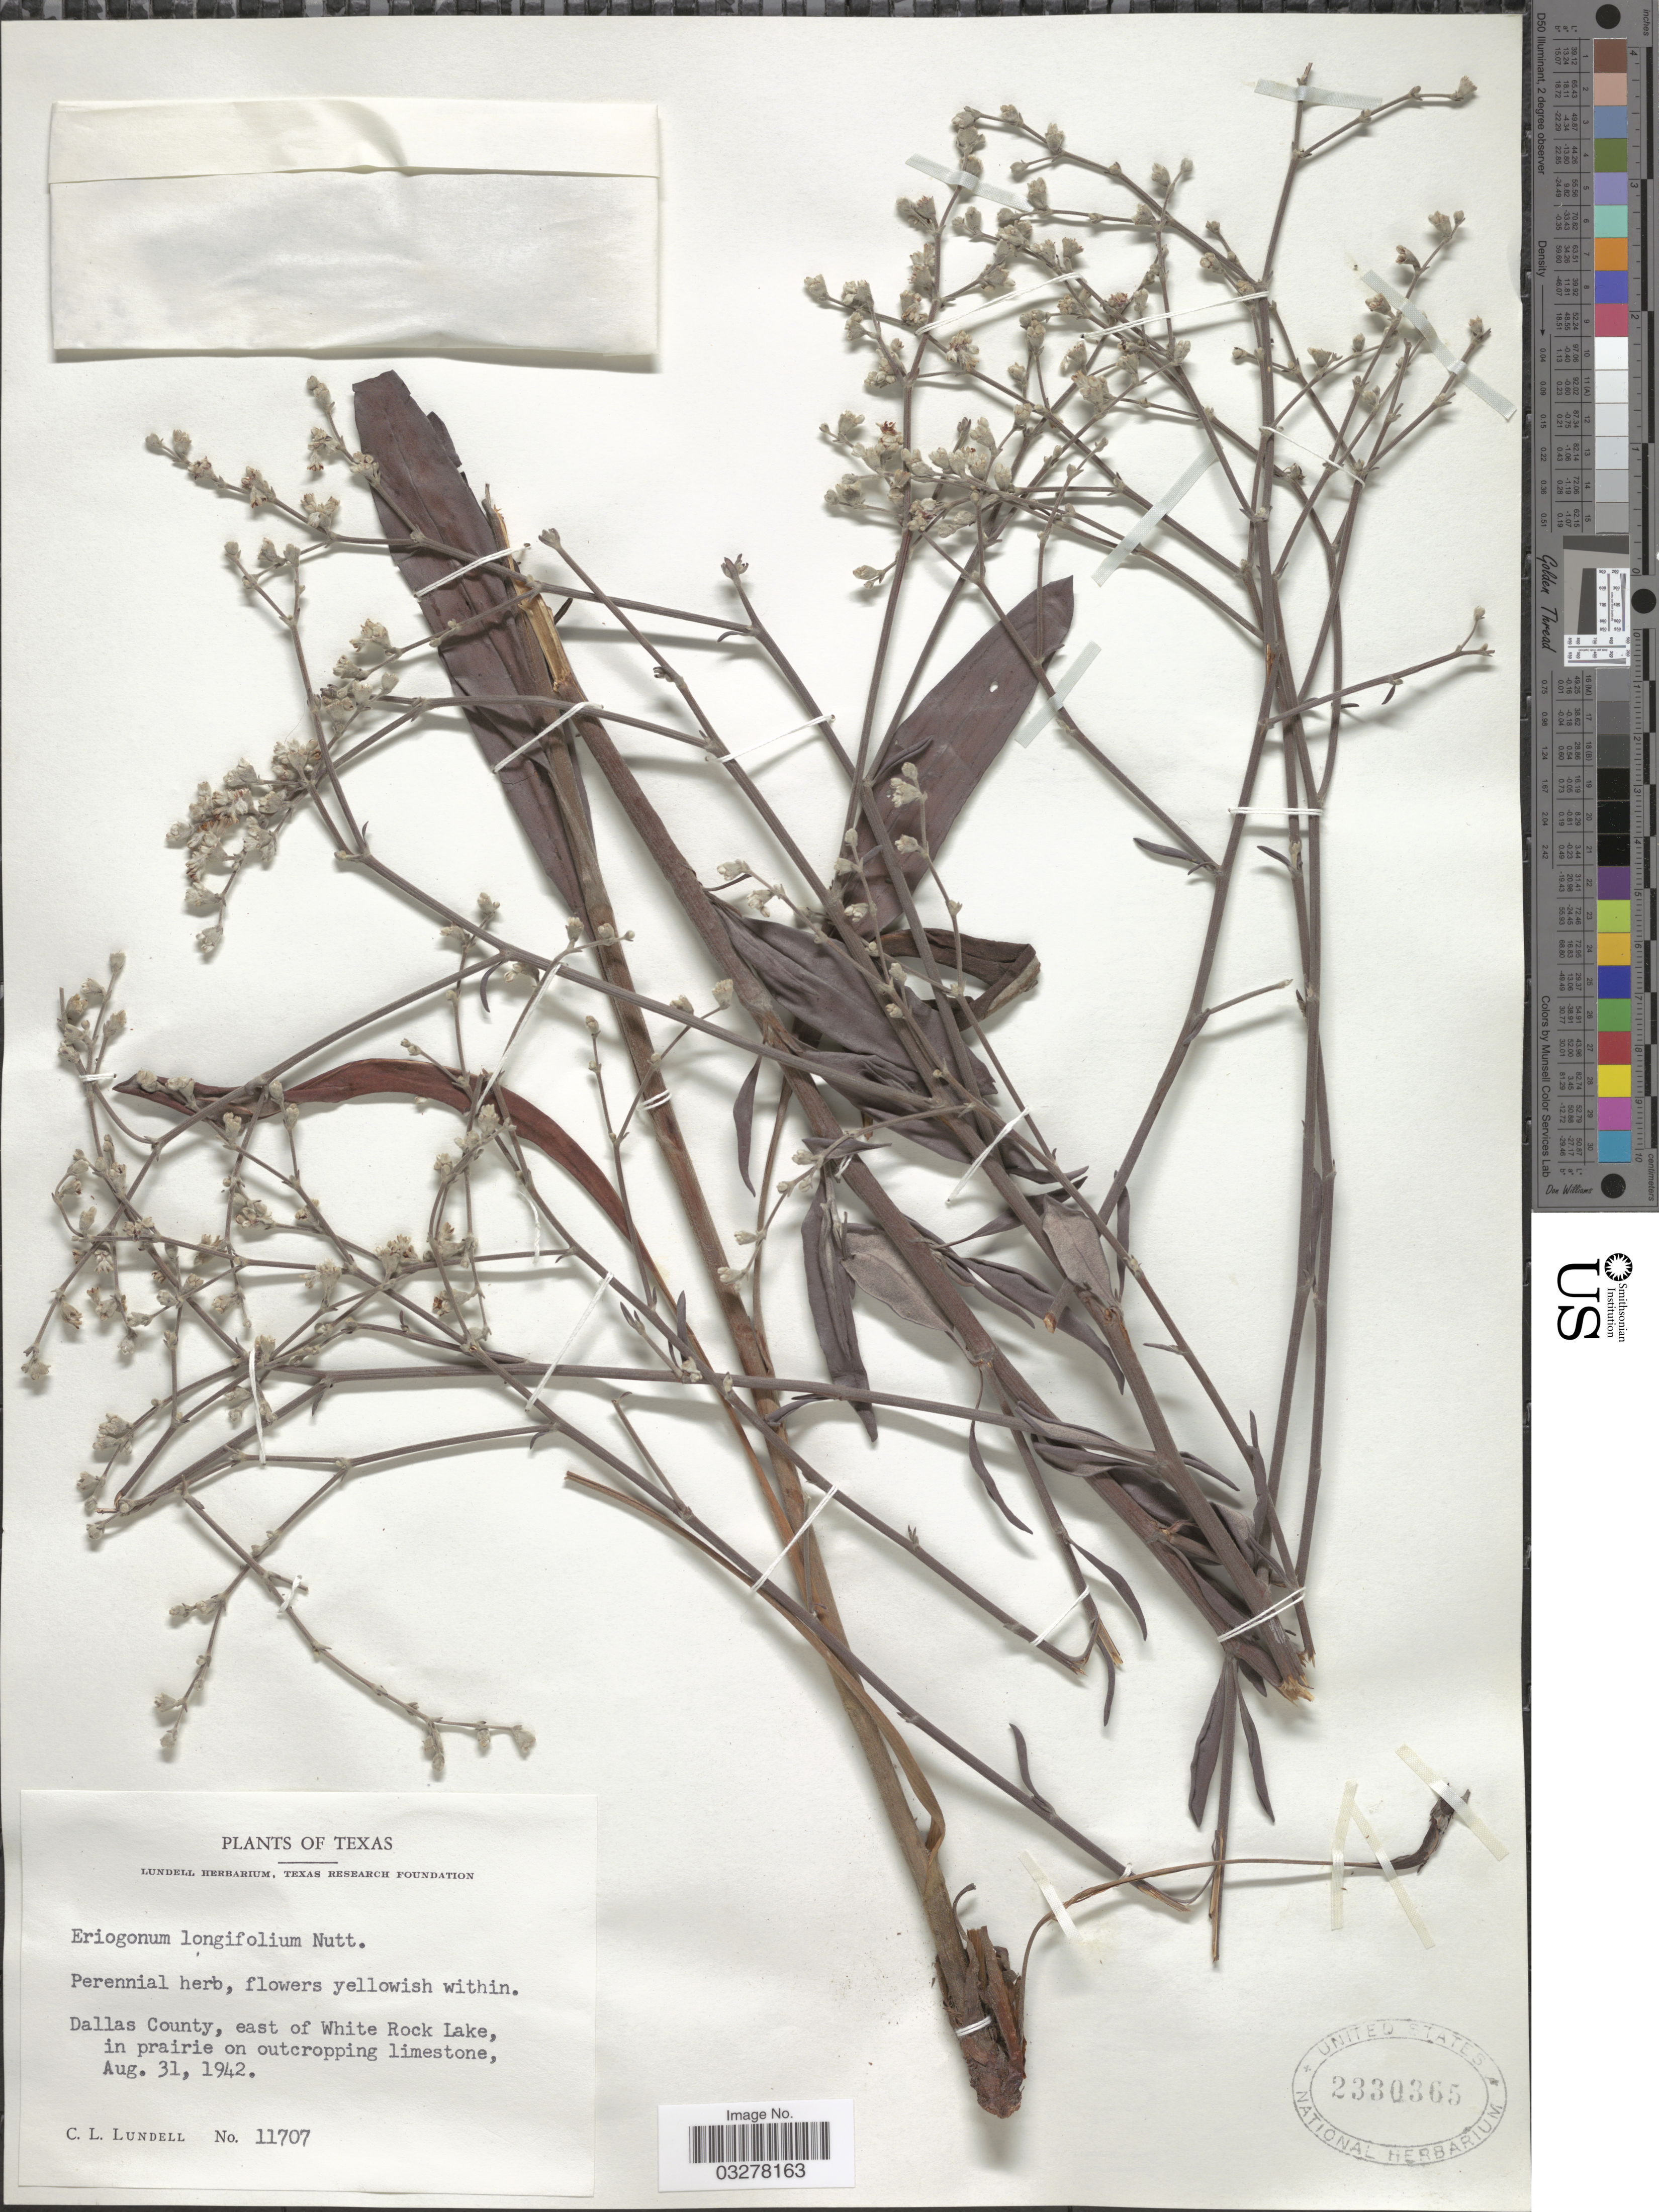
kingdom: Plantae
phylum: Tracheophyta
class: Magnoliopsida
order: Caryophyllales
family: Polygonaceae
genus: Eriogonum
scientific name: Eriogonum longifolium var. longifolium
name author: Nutt.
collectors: C. L. Lundell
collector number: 11707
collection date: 1942-08-31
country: United States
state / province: Texas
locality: Dallas County, east of White Rock Lake.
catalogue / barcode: US 2330365